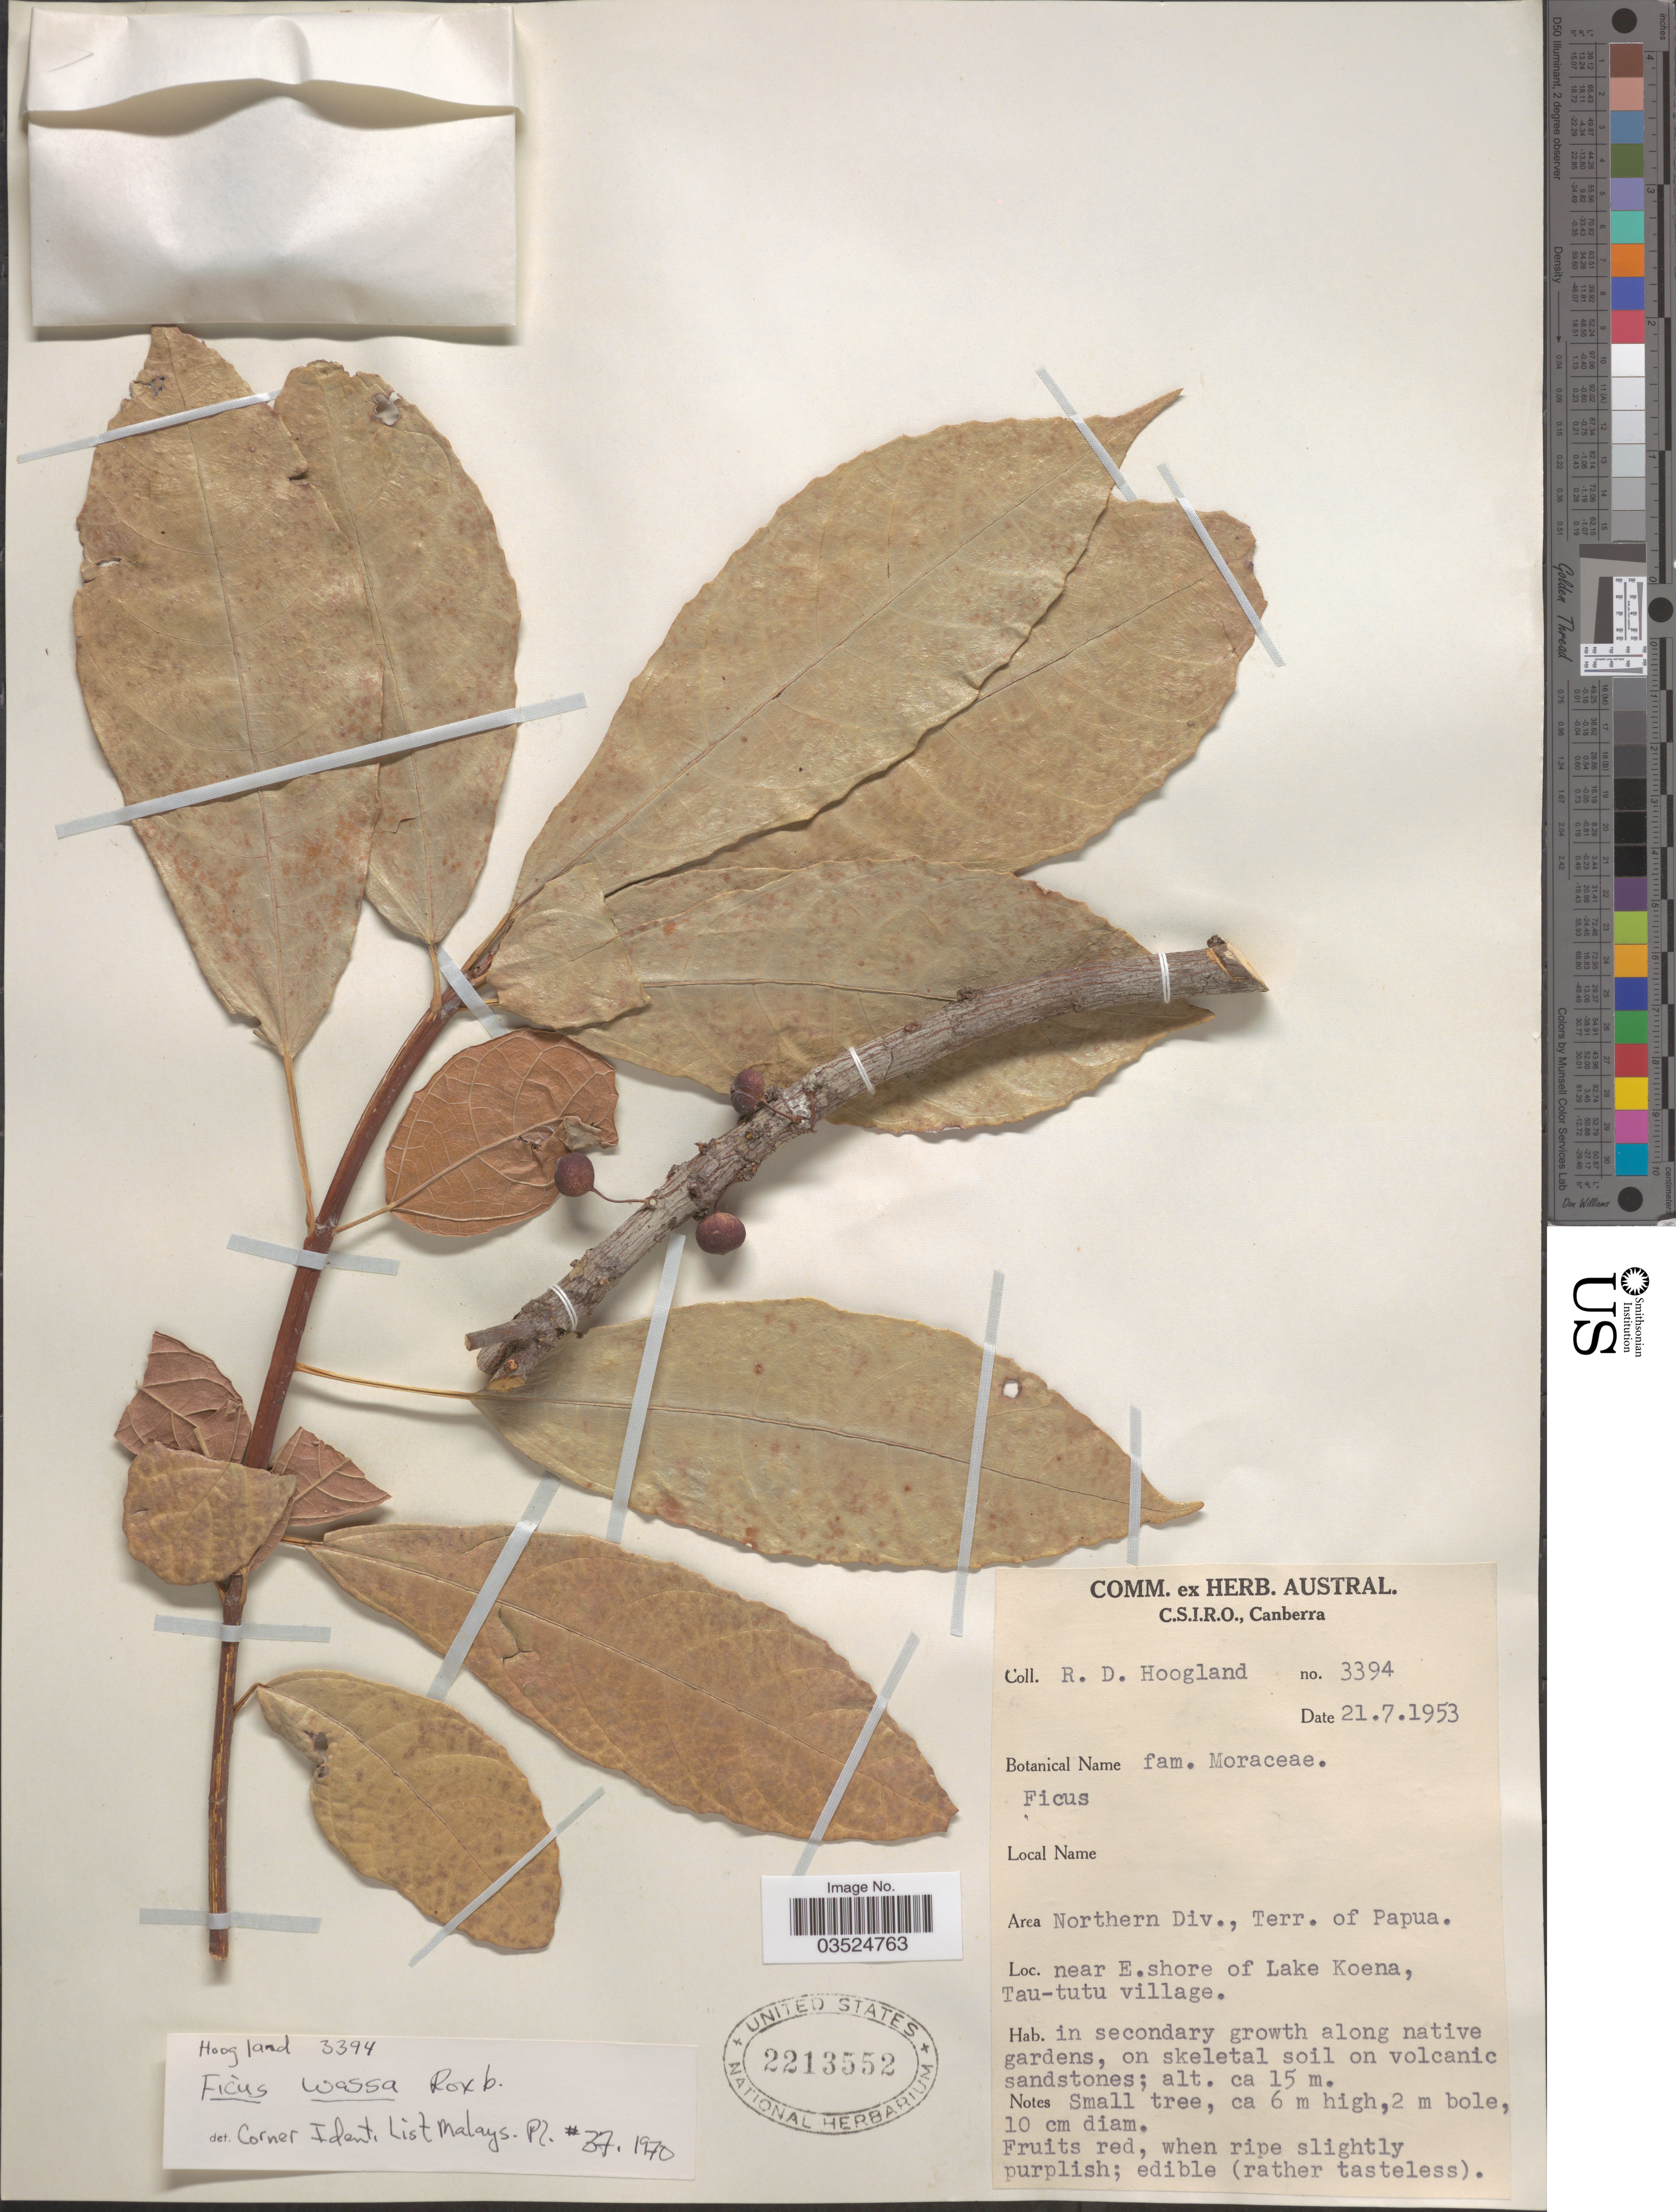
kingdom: Plantae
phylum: Tracheophyta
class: Magnoliopsida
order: Rosales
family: Moraceae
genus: Ficus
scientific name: Ficus wassa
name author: Roxb.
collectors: R. D. Hoogland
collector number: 3394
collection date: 1953-07-21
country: Papua New Guinea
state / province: Northern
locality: Area Northern Div., Terr. of Papua. Near E.shore of Lake Koena, Tau-tutu village.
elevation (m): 15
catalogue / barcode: US 2213552